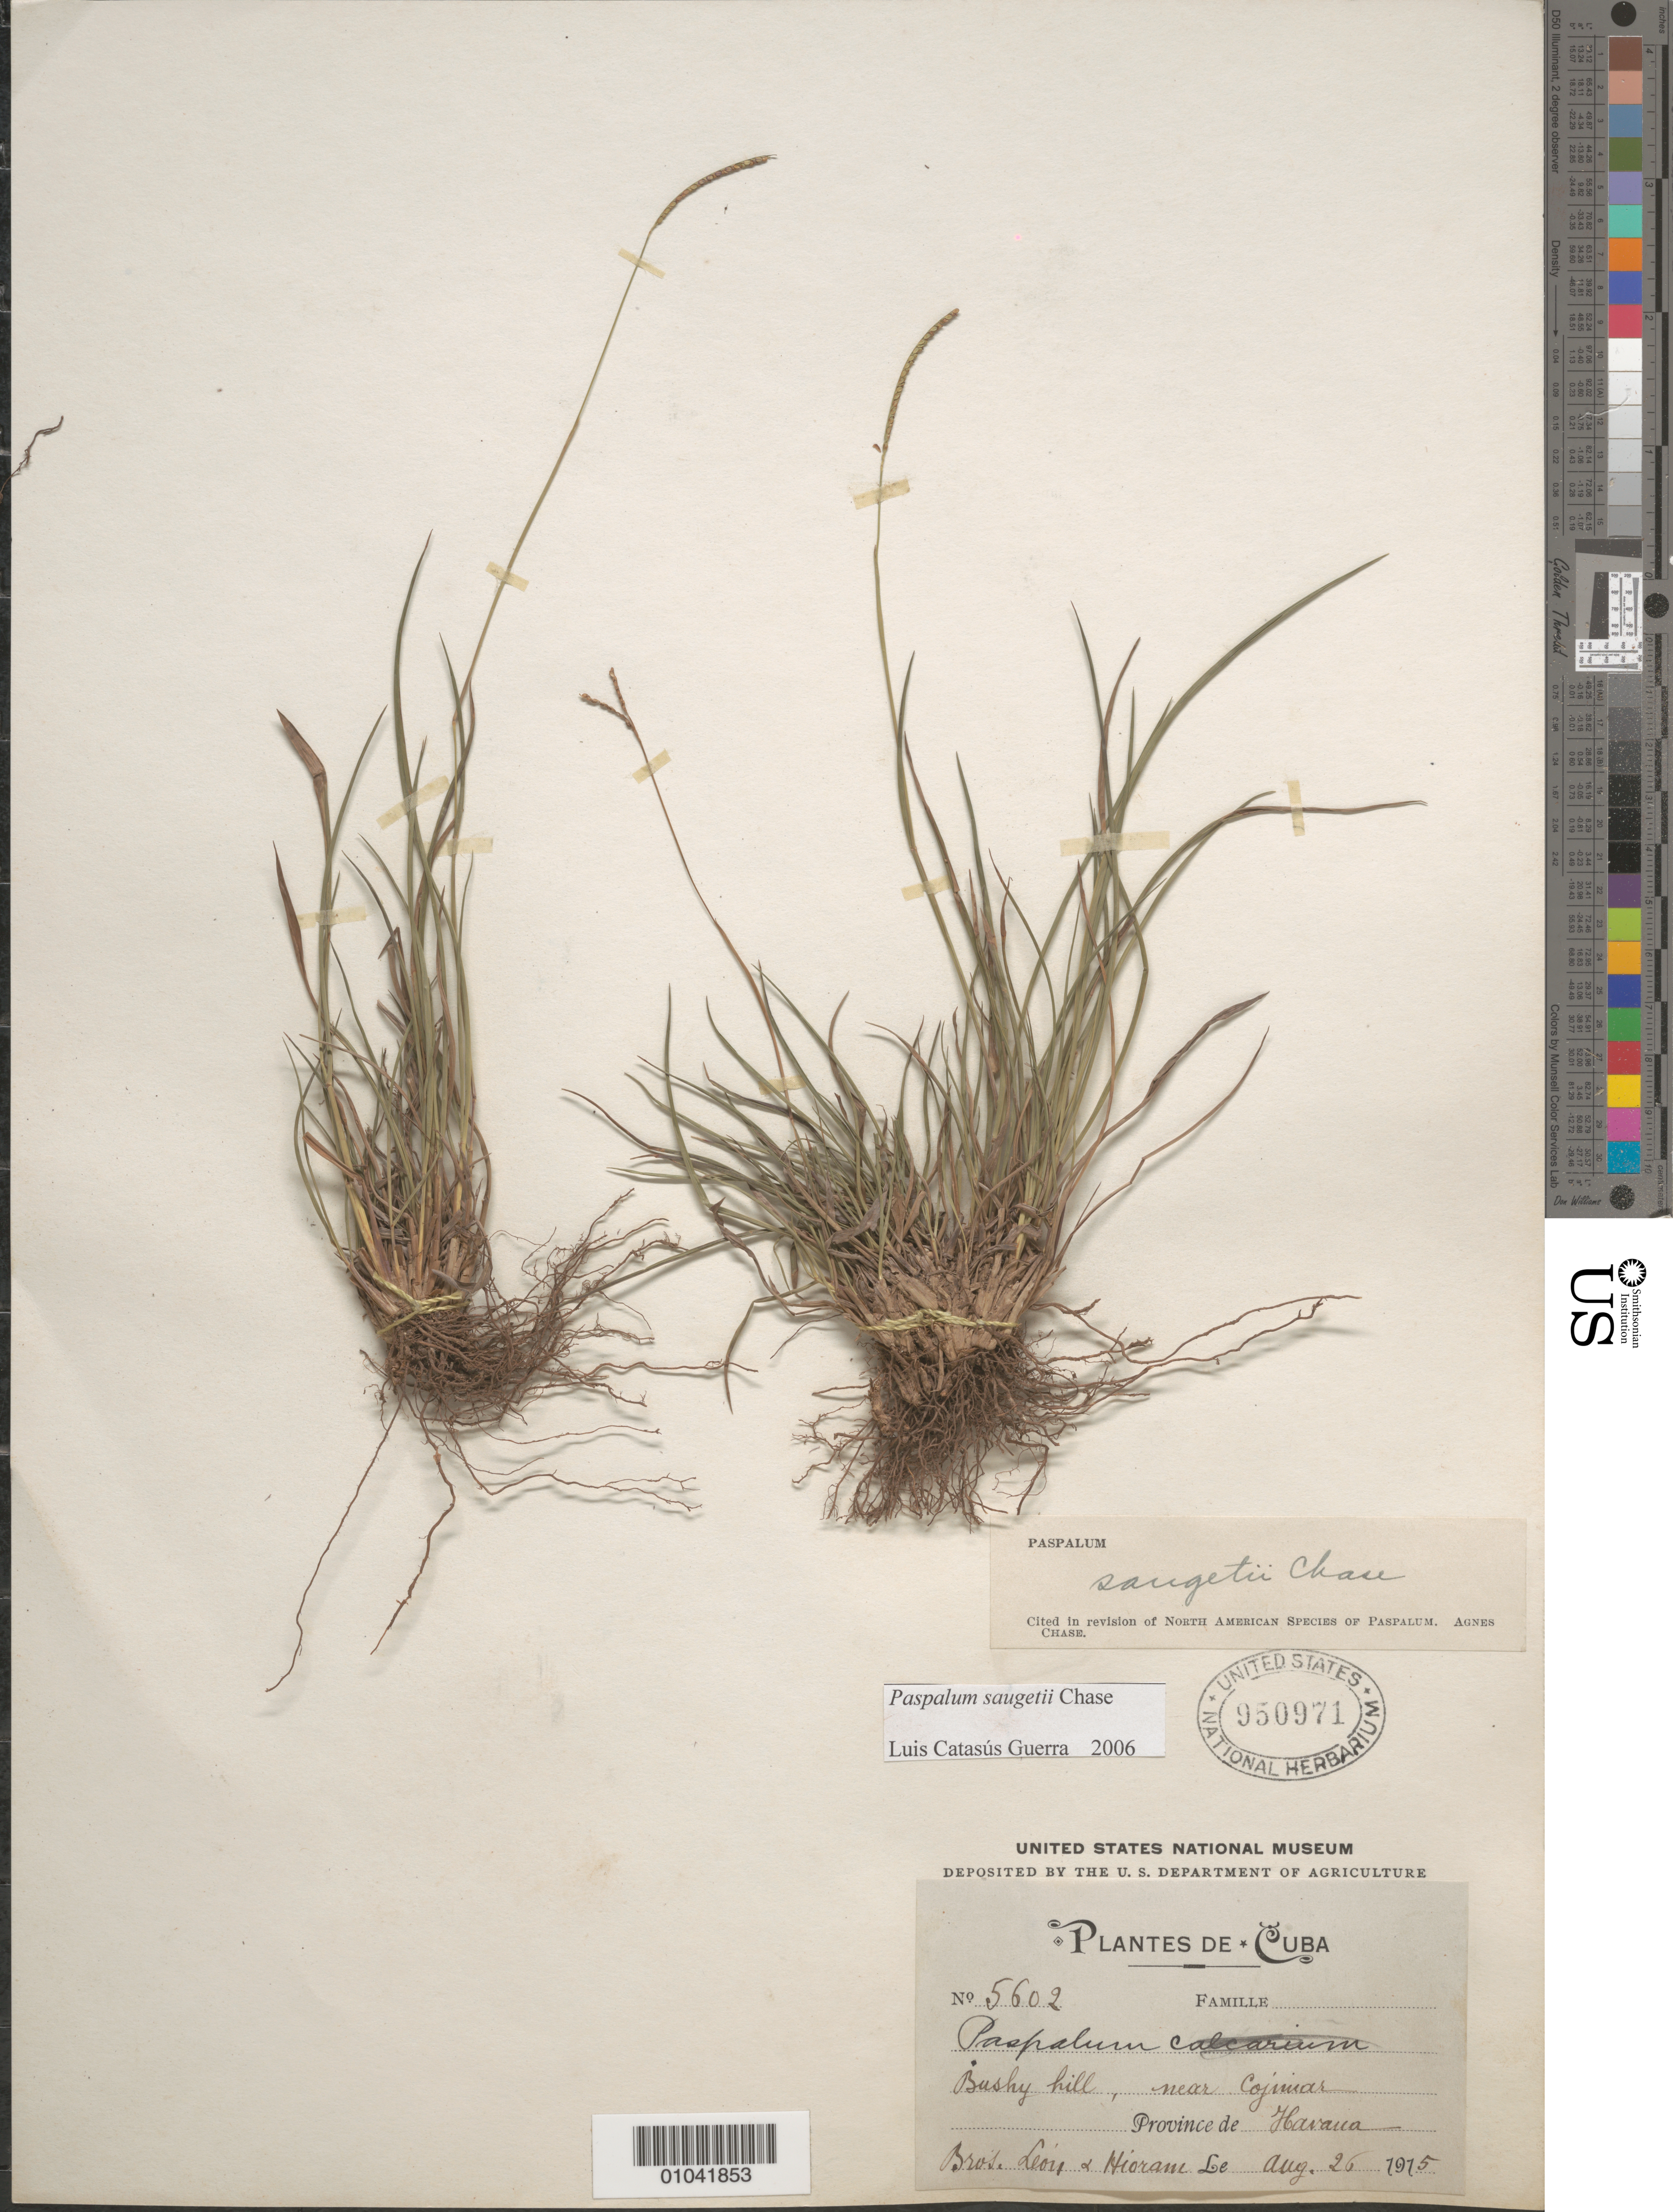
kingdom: Plantae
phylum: Tracheophyta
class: Liliopsida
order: Poales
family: Poaceae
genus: Paspalum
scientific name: Paspalum saugetii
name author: Chase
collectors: Bro. León & Bro. Hioram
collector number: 5602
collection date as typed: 26 Aug 1915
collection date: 1915-08-26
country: Cuba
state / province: La Habana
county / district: Municipio Habana del Este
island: Cuba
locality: Near Cojimar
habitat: Bushy hill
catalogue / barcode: US 950971